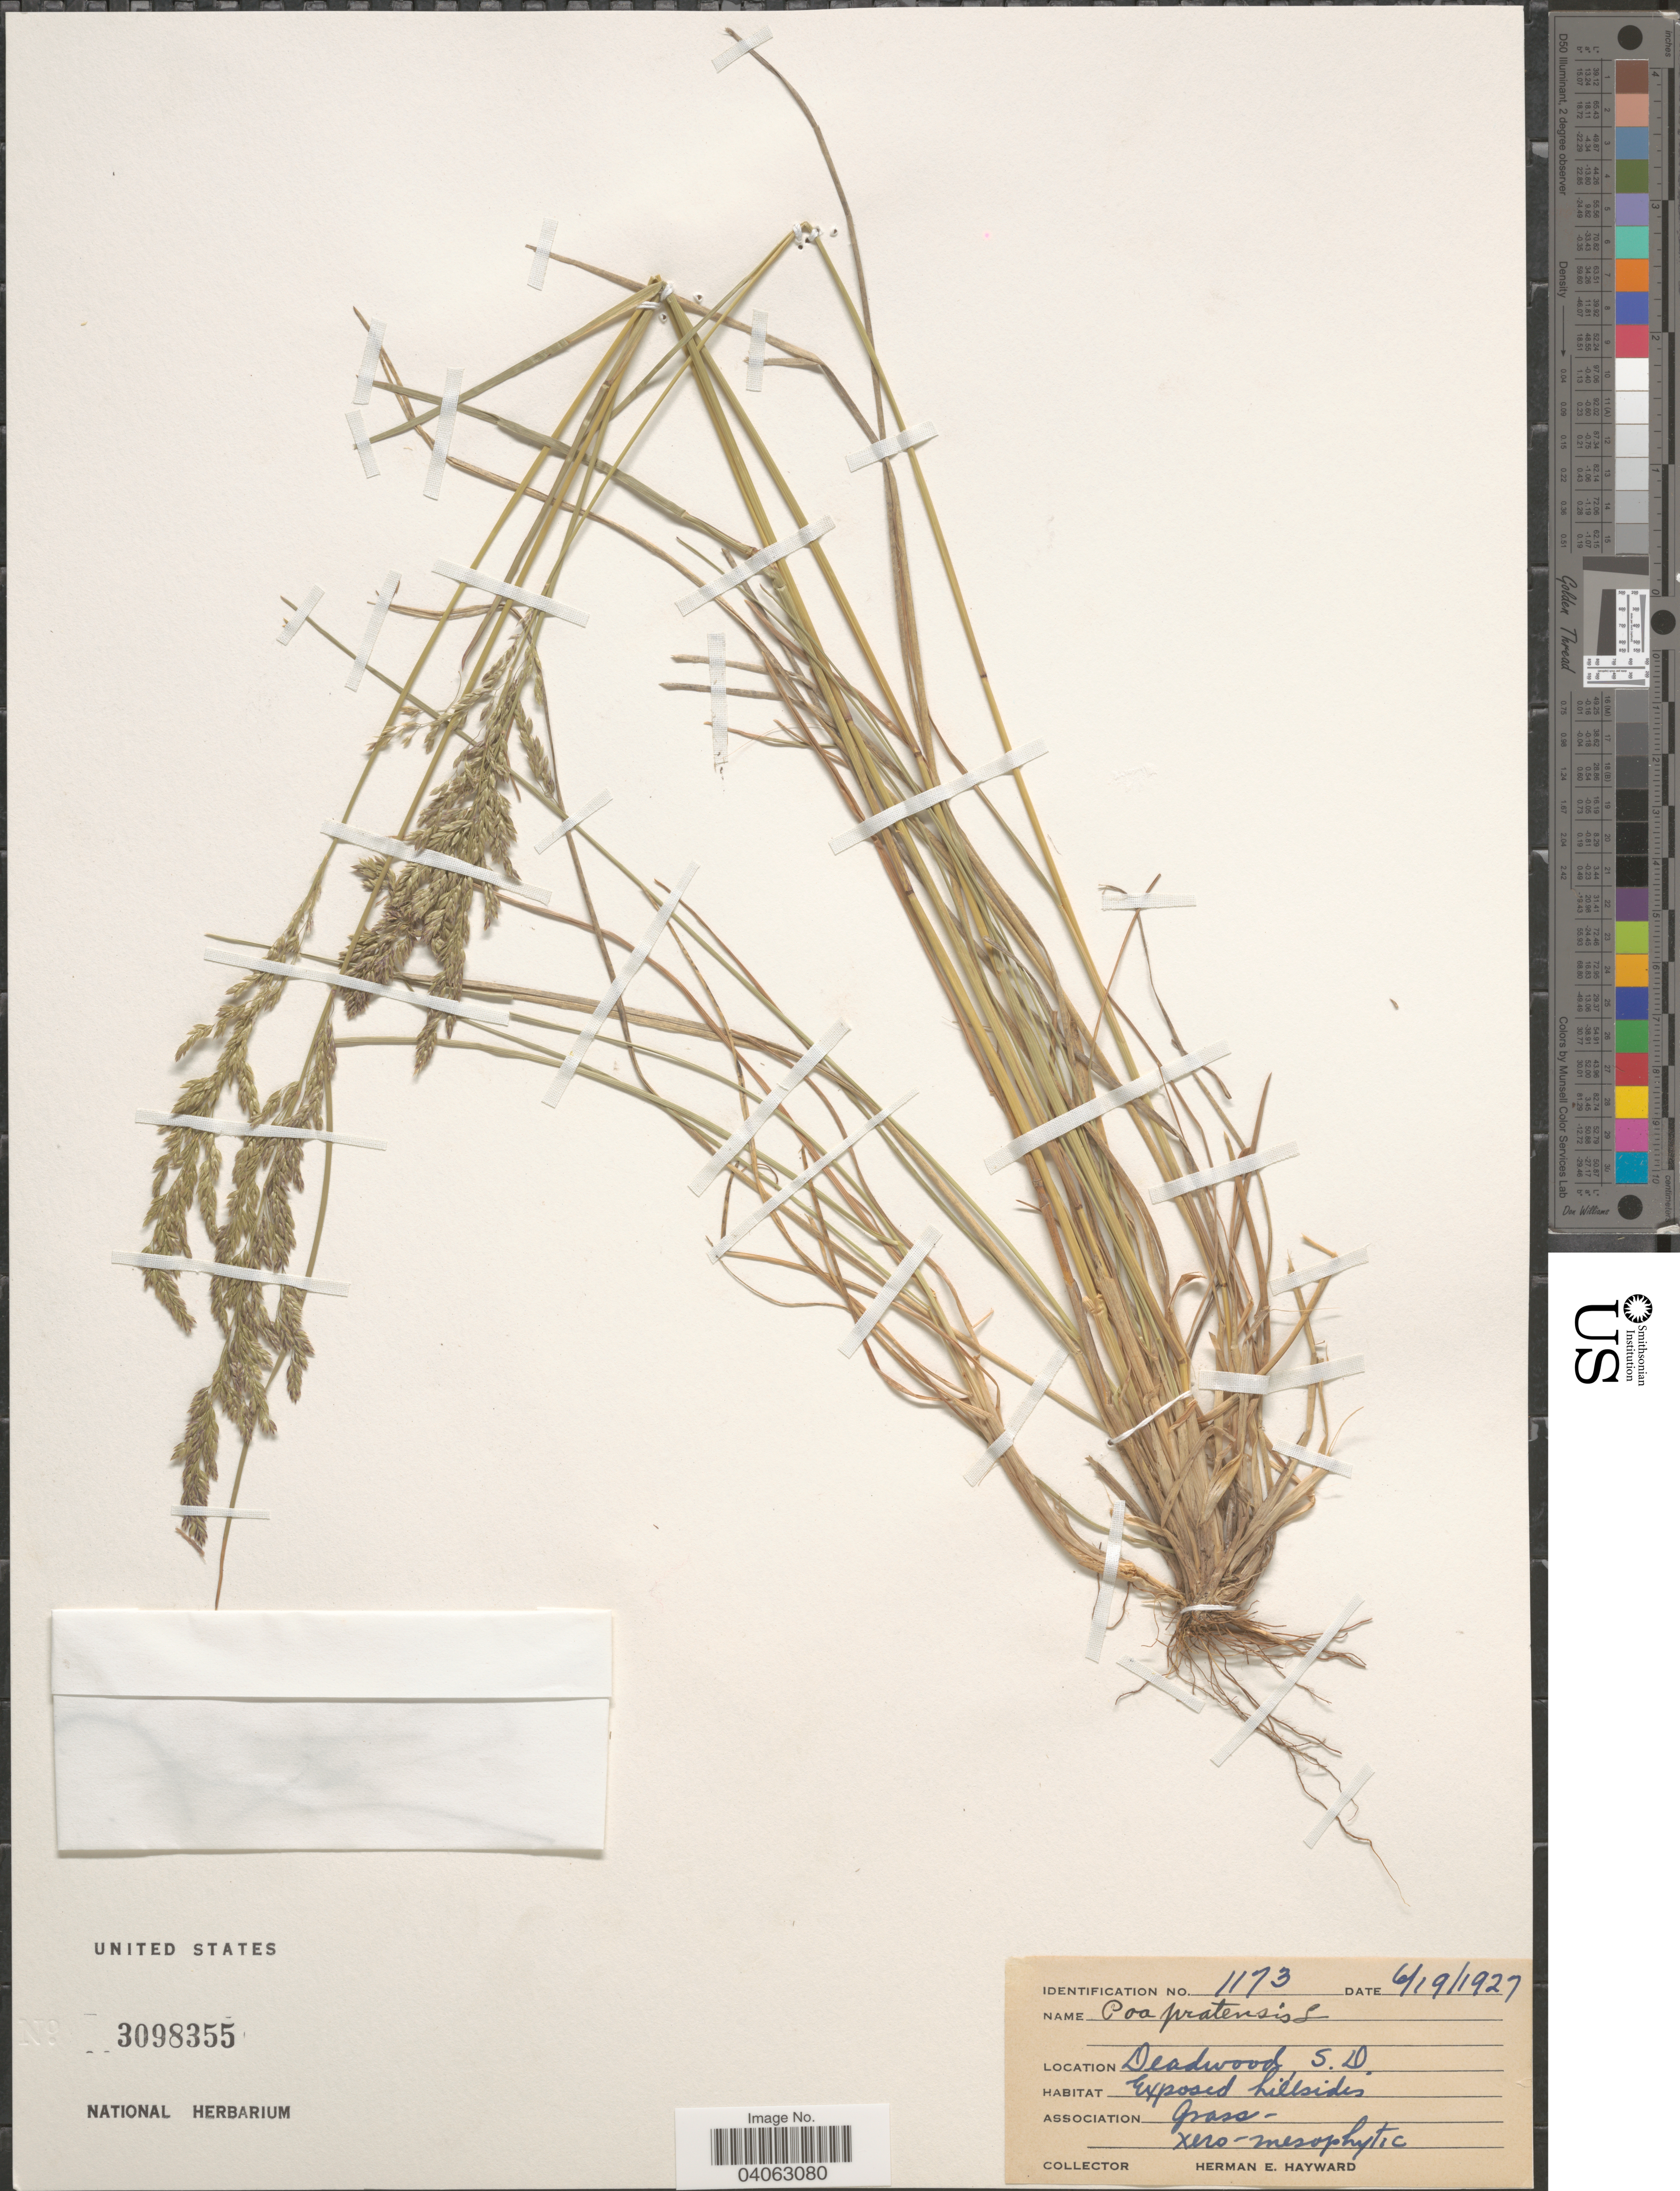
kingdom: Plantae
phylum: Tracheophyta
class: Liliopsida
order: Poales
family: Poaceae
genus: Poa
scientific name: Poa pratensis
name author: L.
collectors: H. Hayward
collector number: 1173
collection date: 1927-06-19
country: United States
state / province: South Dakota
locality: Deadwood.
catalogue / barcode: US 3098355